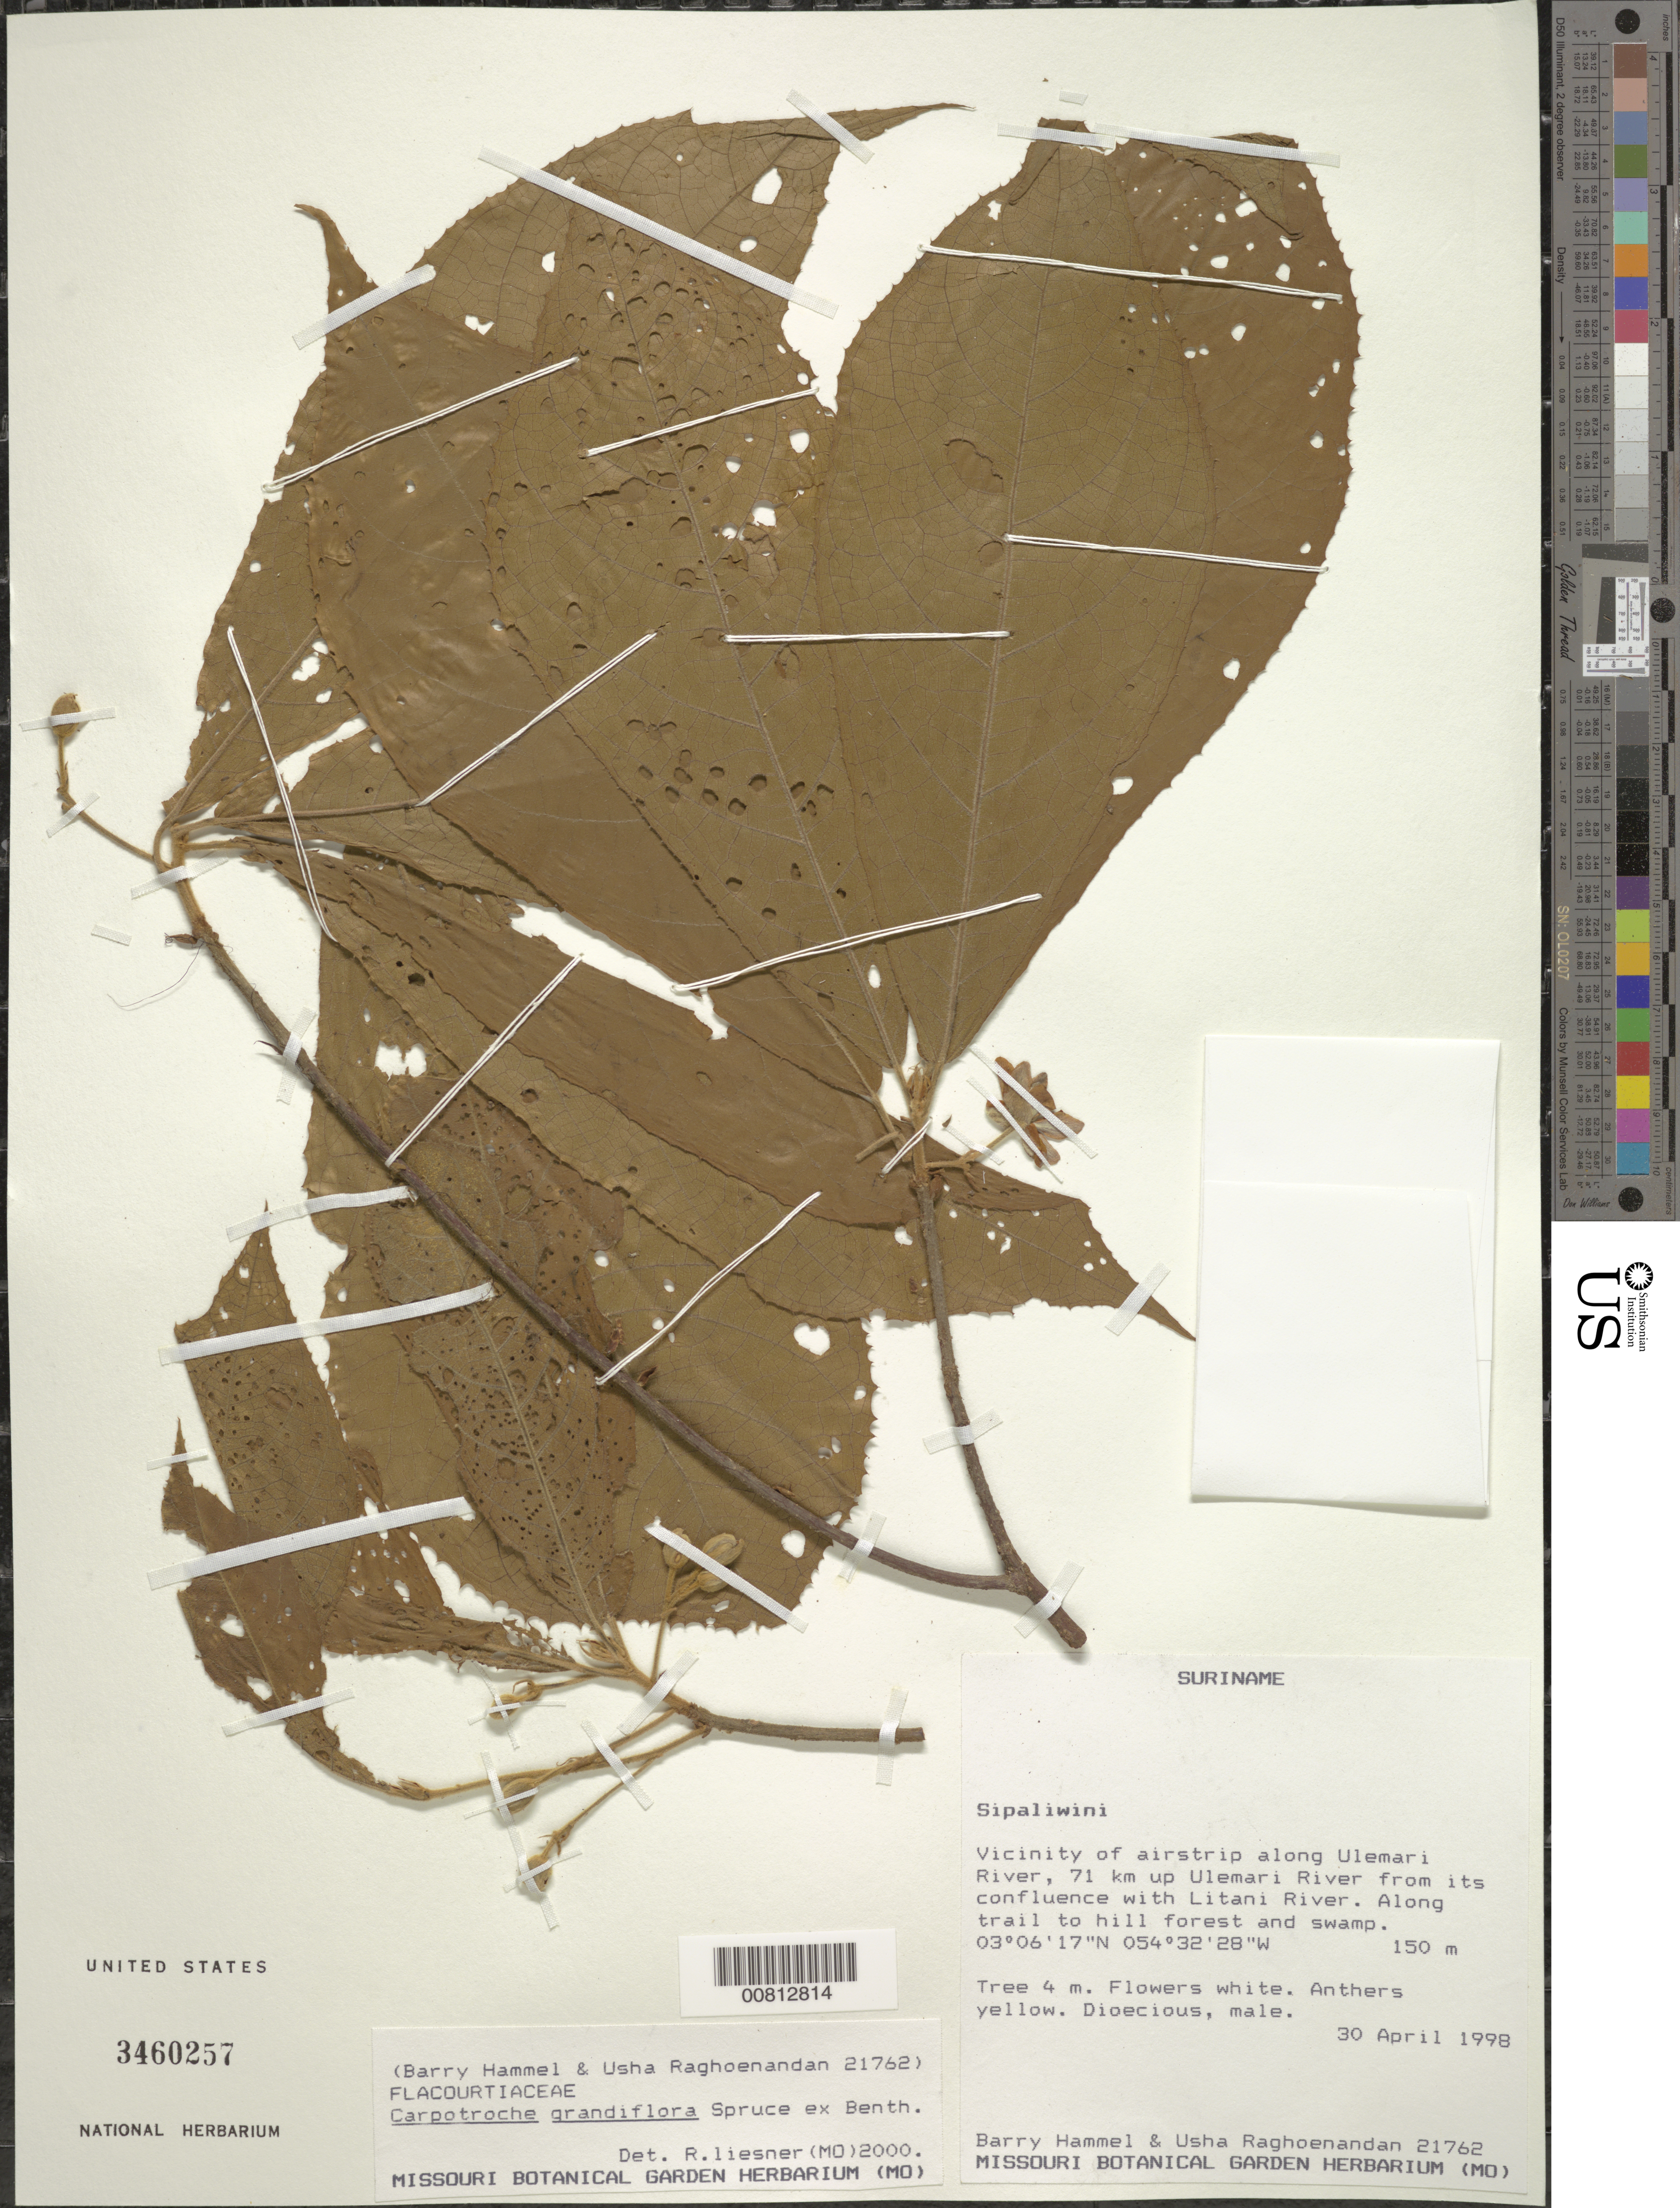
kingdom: Plantae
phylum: Tracheophyta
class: Magnoliopsida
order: Malpighiales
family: Achariaceae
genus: Carpotroche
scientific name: Carpotroche grandiflora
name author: Spruce ex Eichler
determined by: Liesner, R. L.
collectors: B. Hammel & U. Raghoenandan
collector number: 21762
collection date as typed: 30-Apr-98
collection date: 1998-04-30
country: Suriname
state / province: Sipaliwini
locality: Ulemari R., ca. 71 km upstream from confl. with Litani R.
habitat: Along trail to hill forest and swamp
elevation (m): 150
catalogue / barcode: US 3460257